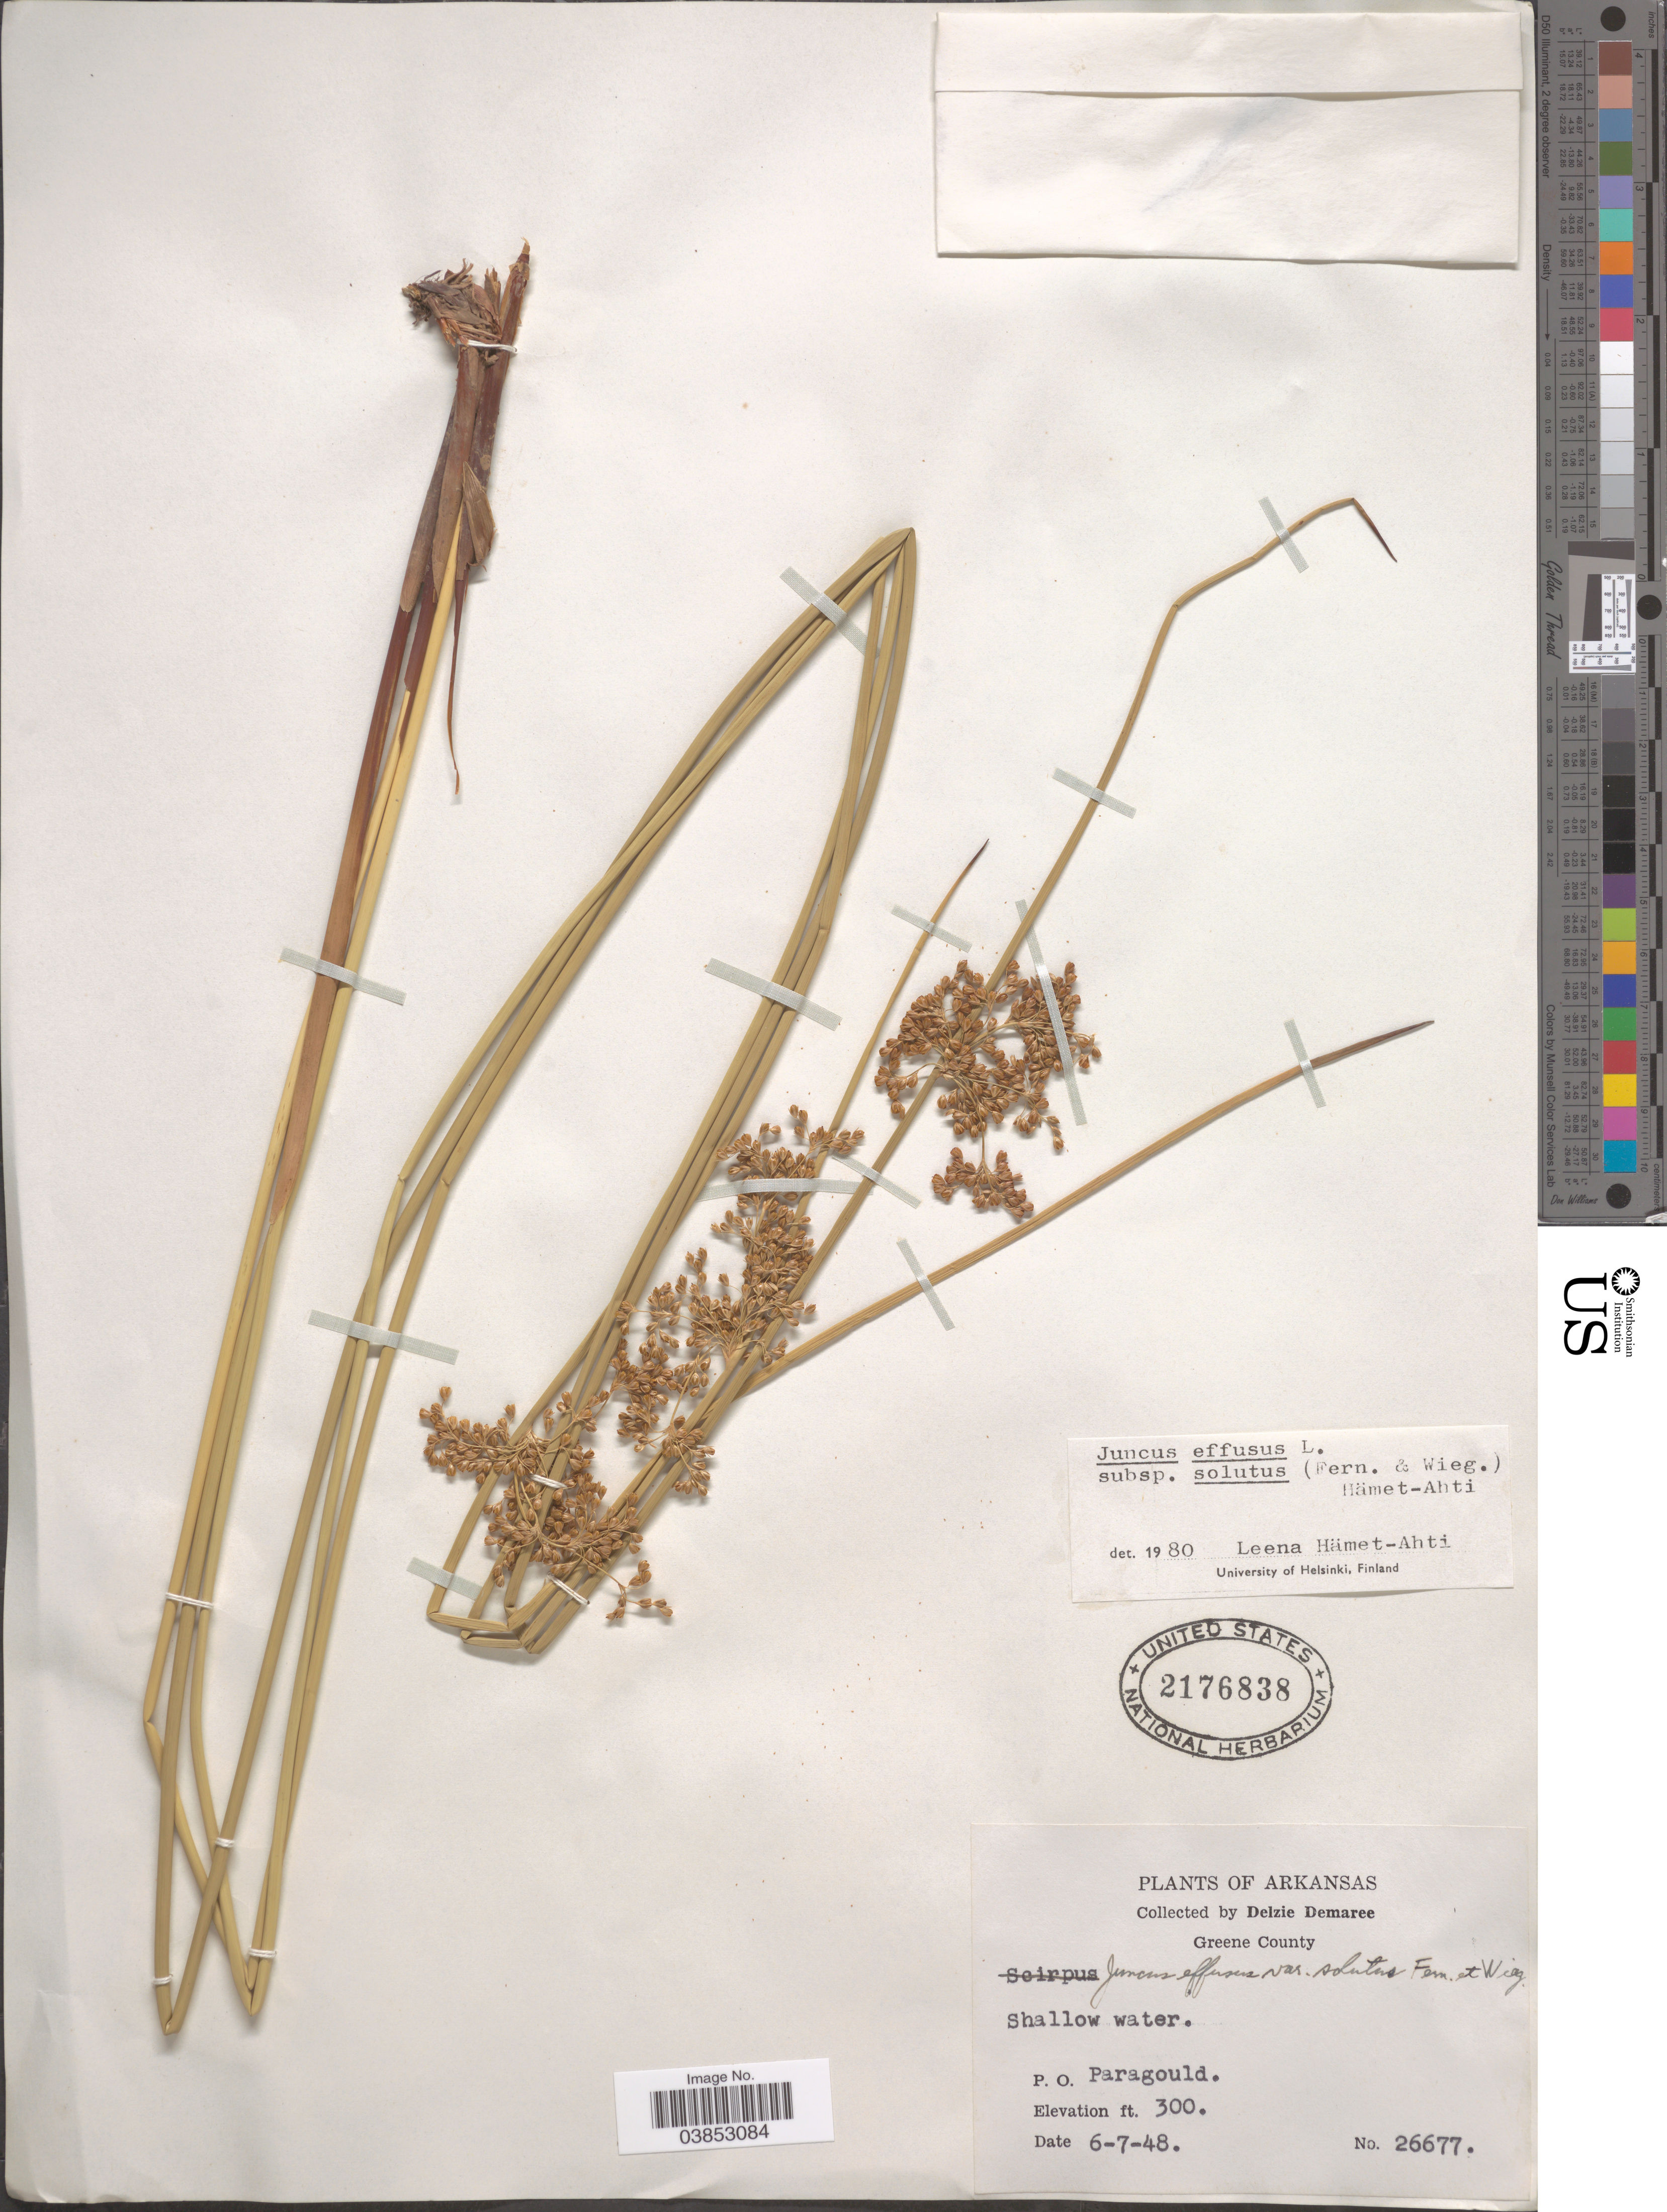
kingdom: Plantae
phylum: Tracheophyta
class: Liliopsida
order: Poales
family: Juncaceae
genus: Juncus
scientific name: Juncus effusus var. solutus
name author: Fernald & Wiegand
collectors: D. Demaree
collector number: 26677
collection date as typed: Transcribed d/m/y: 7/6/48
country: United States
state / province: Arkansas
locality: Greene County. P.O. Paragould.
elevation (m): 91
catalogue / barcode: US 2176838